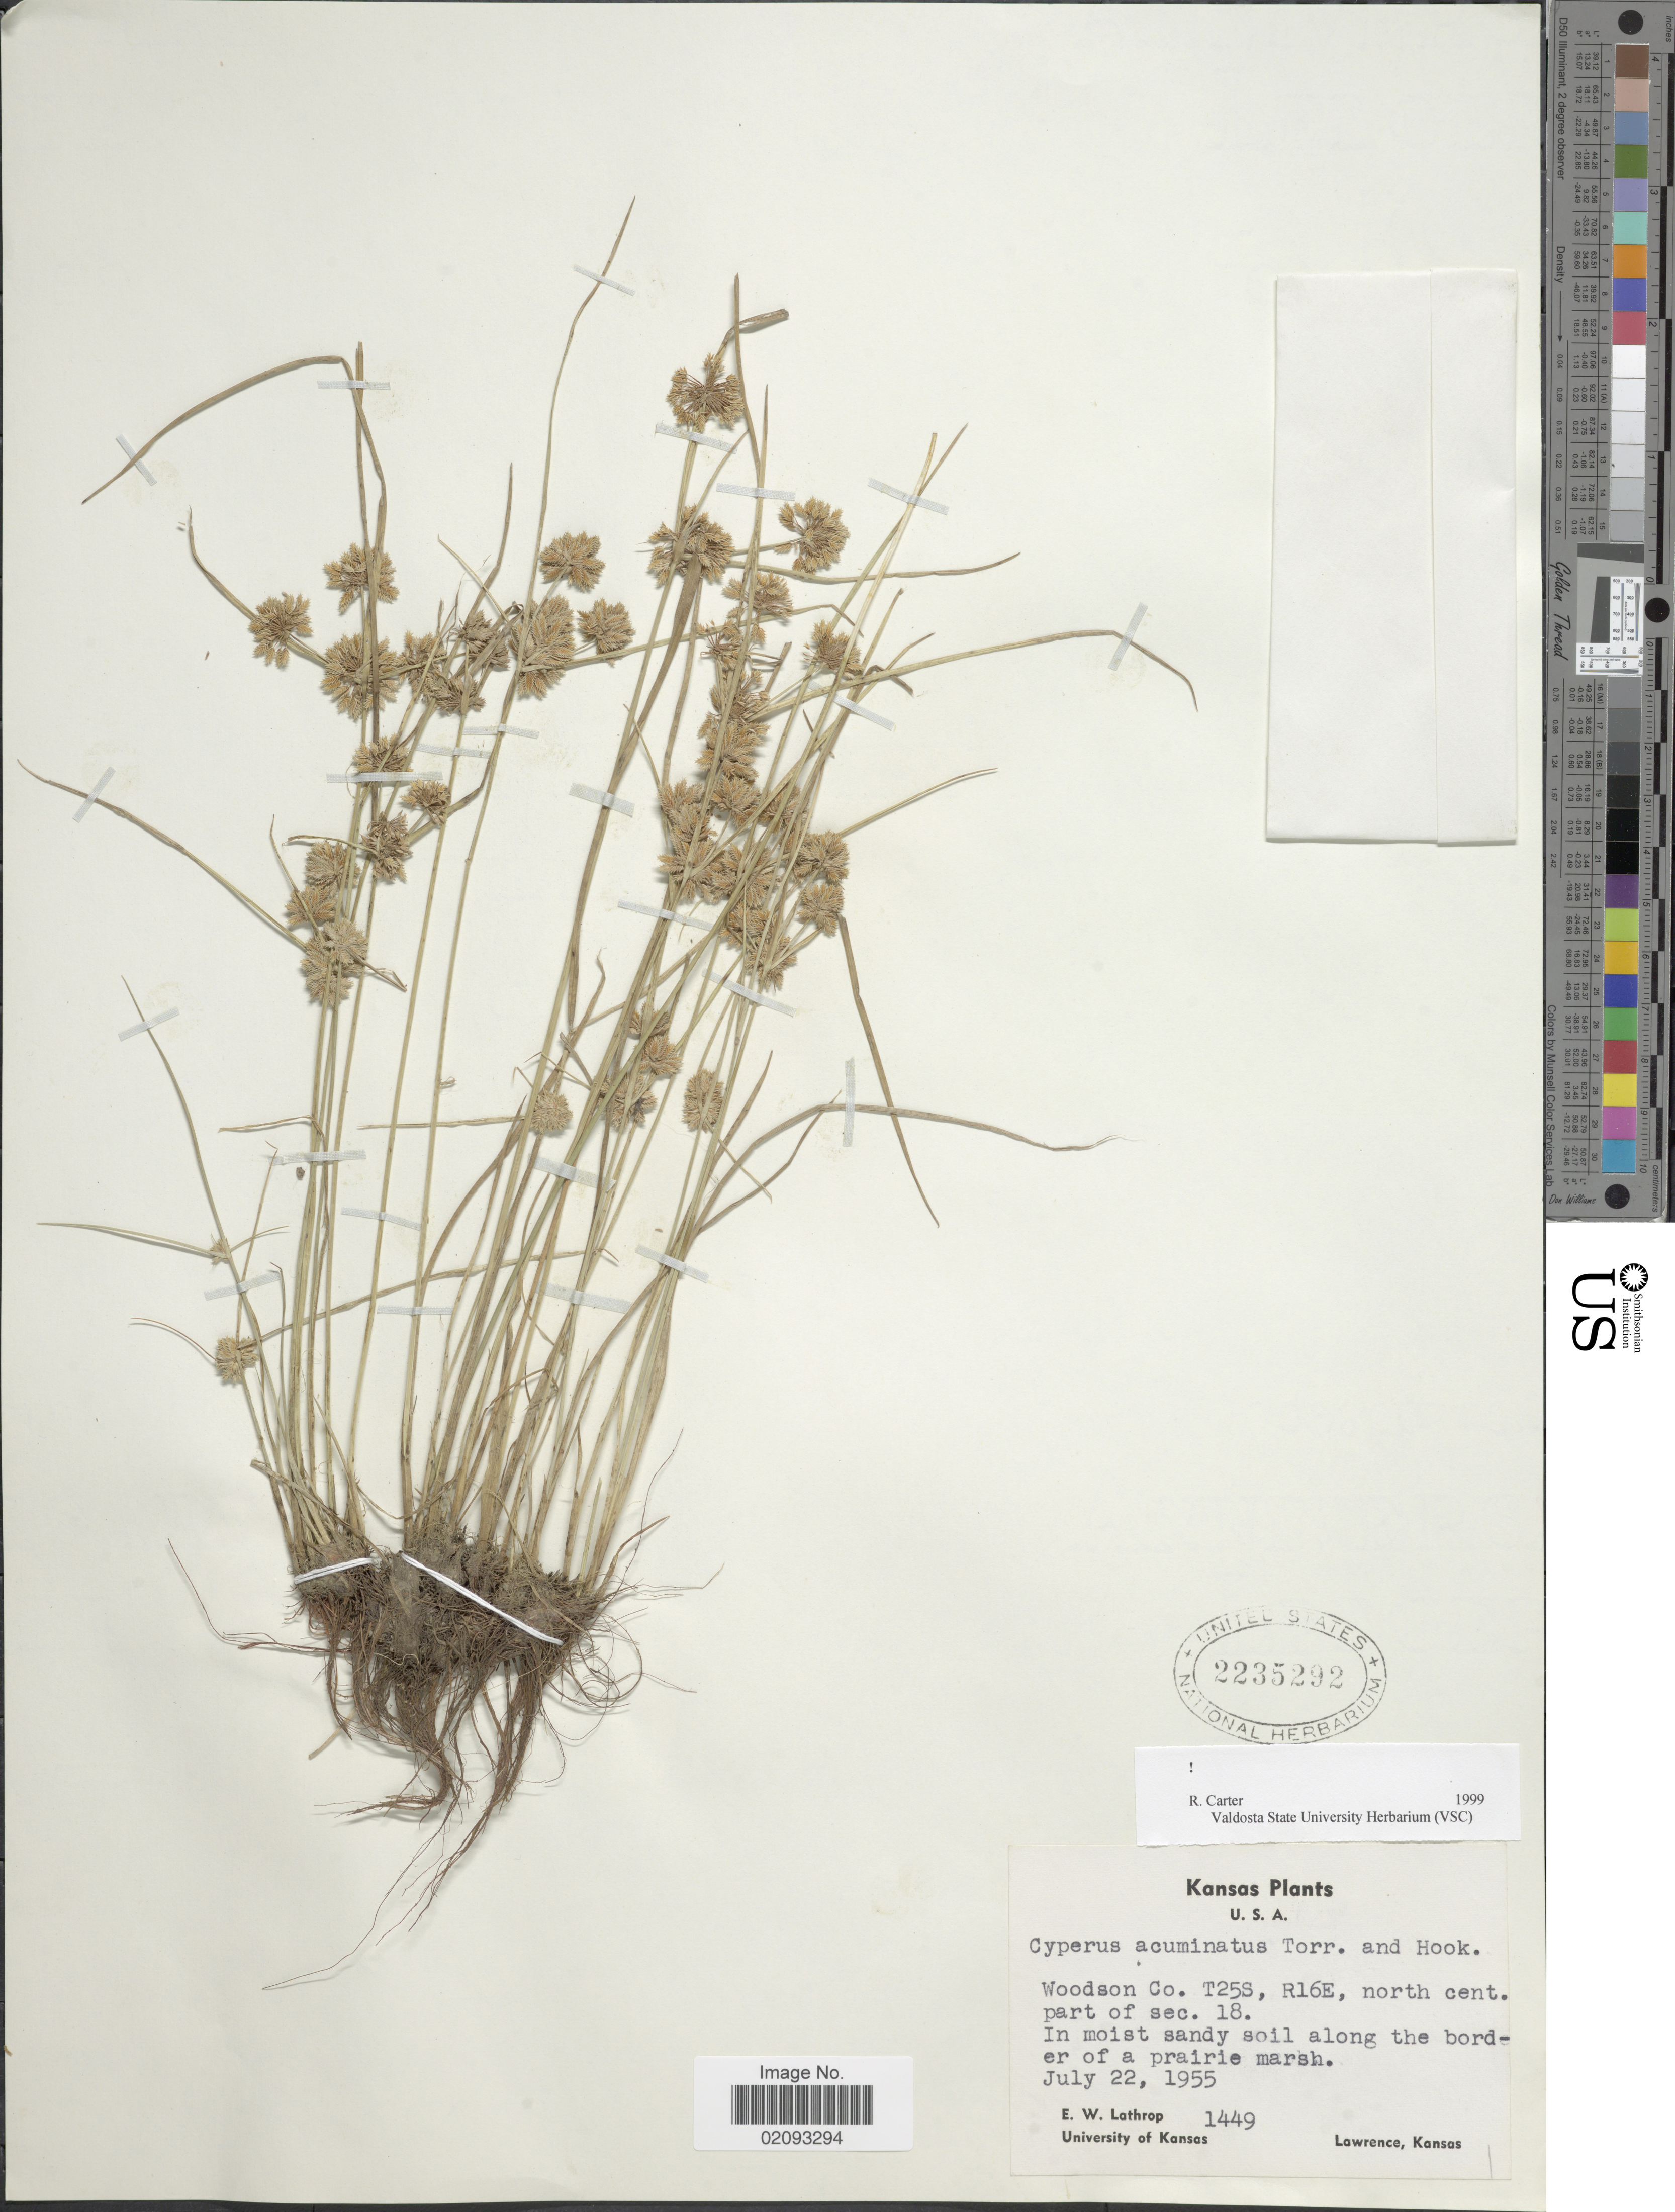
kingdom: Plantae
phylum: Tracheophyta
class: Liliopsida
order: Poales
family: Cyperaceae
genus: Cyperus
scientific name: Cyperus acuminatus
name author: Torr. & Hook.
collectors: E. W. Lathrop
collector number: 1449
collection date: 1955-07-22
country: United States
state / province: Kansas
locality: Woodson Co. T25S, R16E, north cent. part of sec. 18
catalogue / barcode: US 2235292